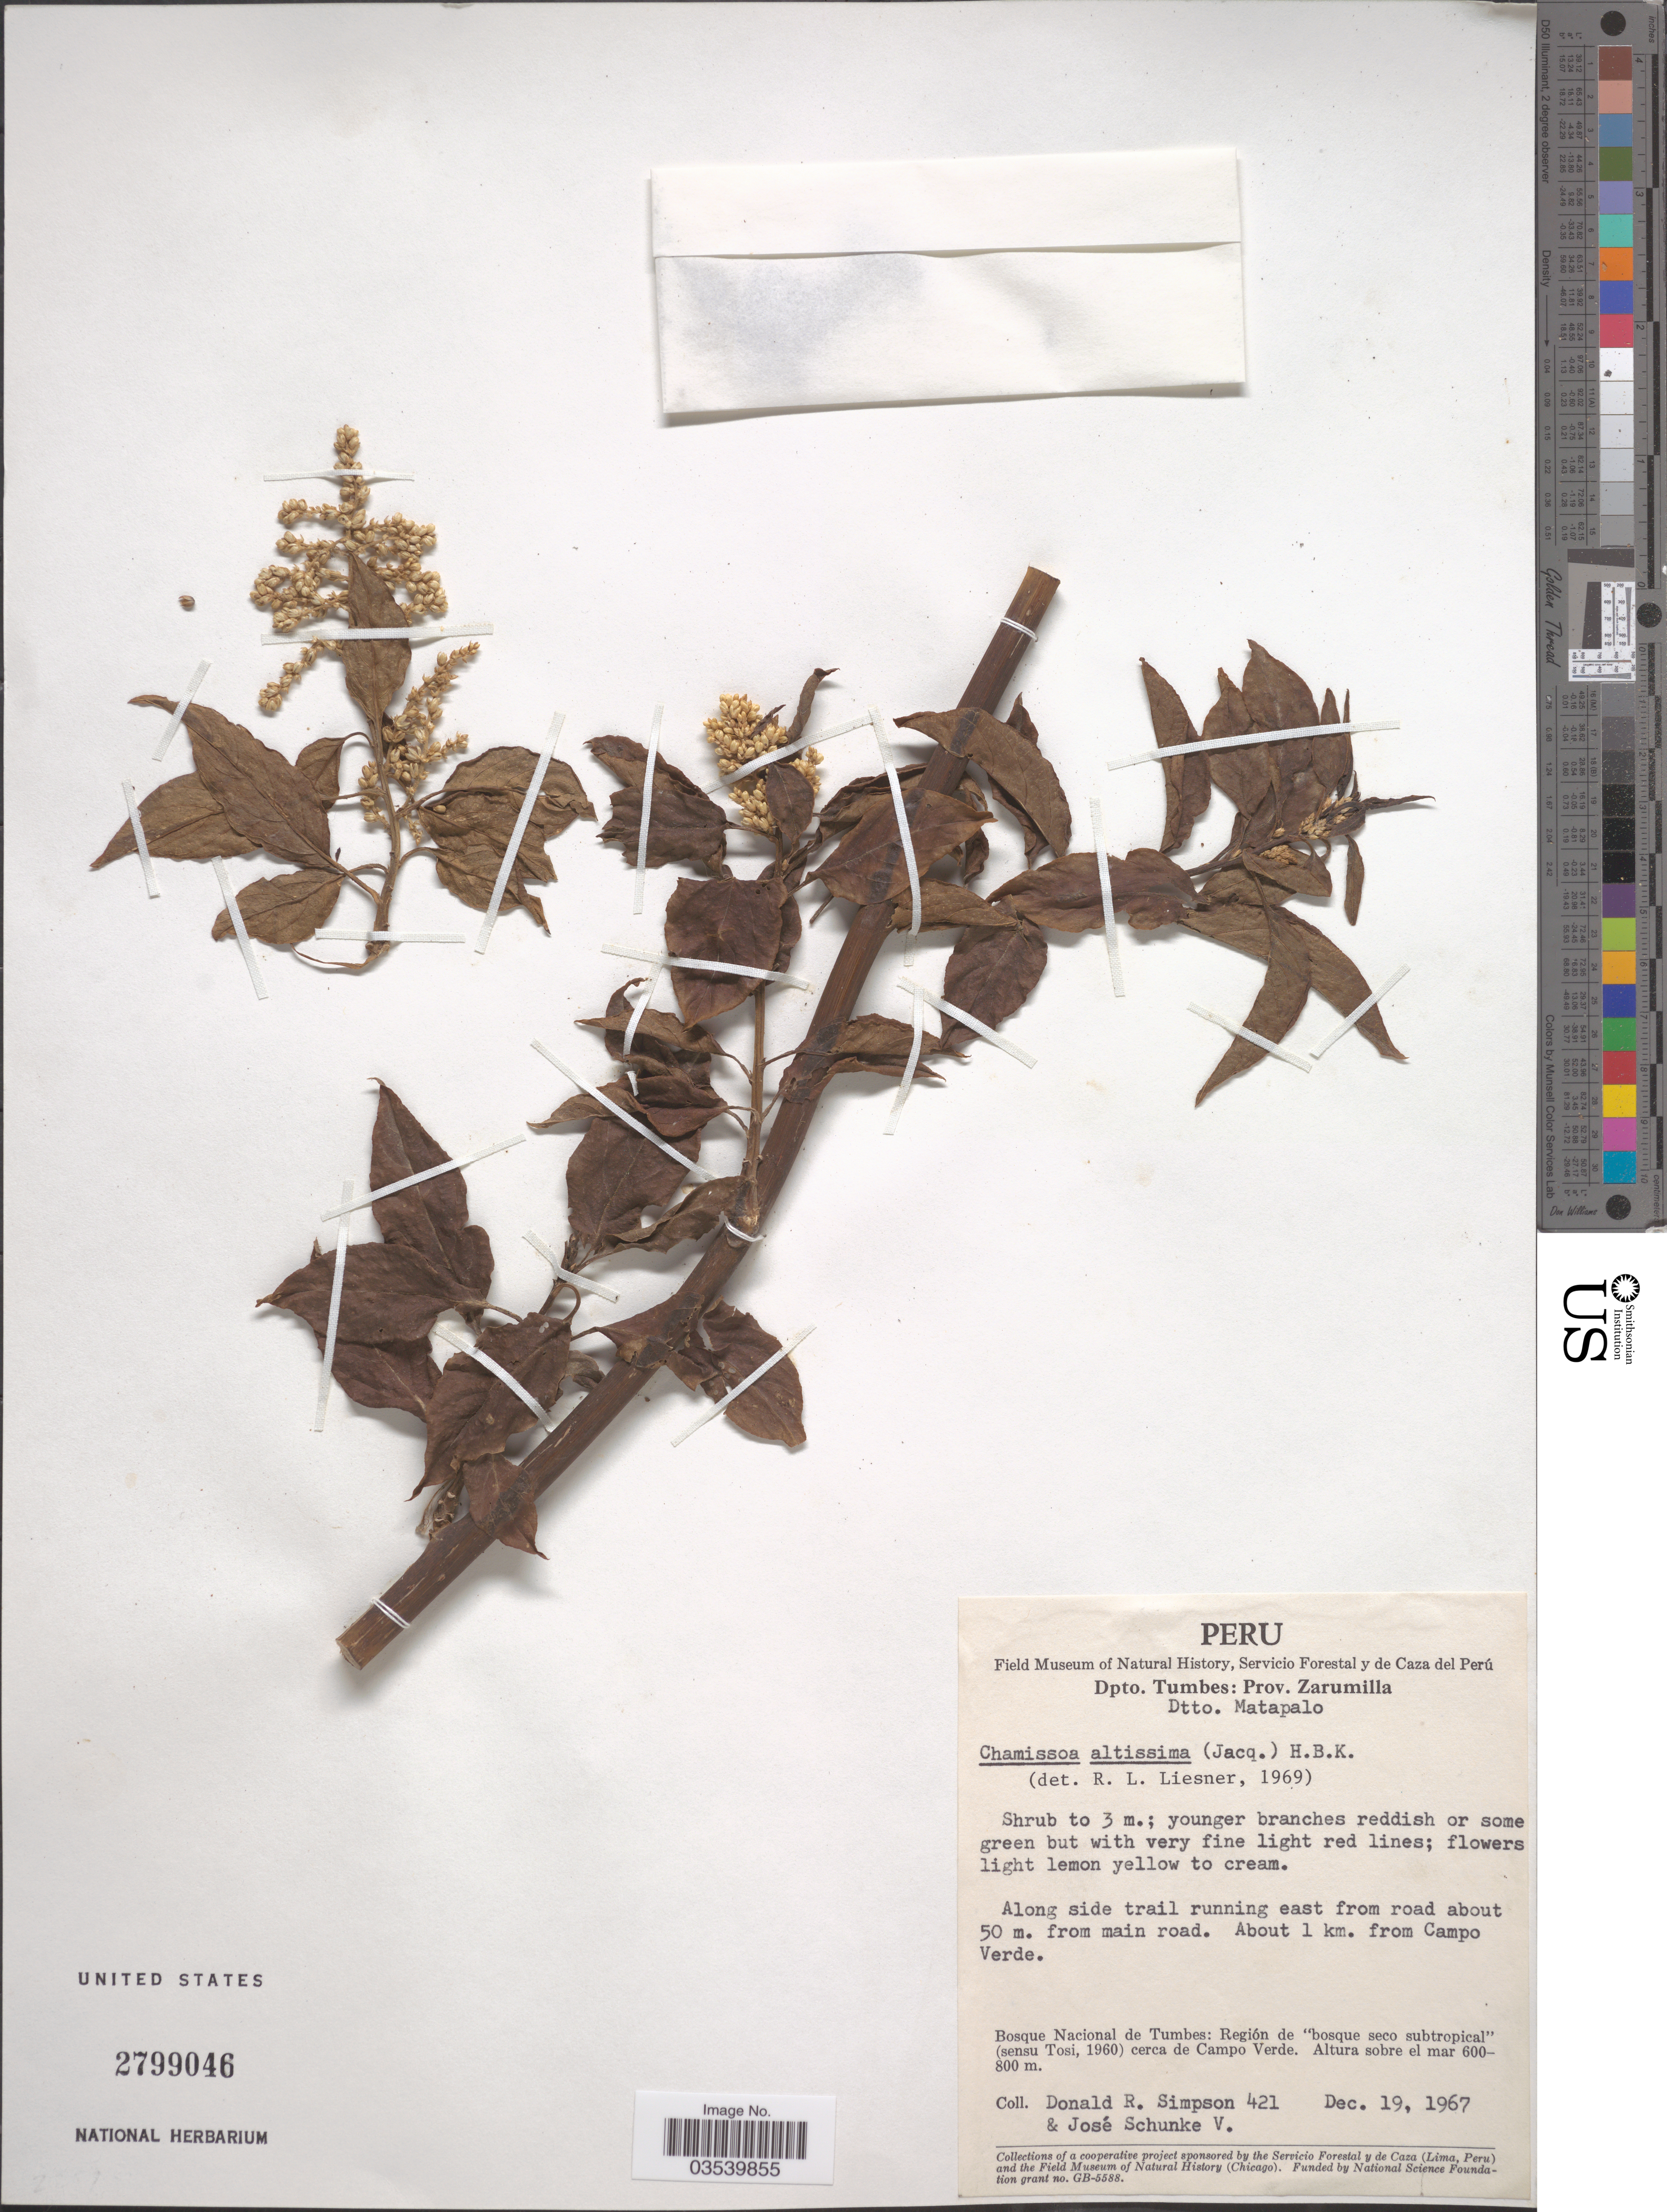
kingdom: Plantae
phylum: Tracheophyta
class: Magnoliopsida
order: Caryophyllales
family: Amaranthaceae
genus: Chamissoa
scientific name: Chamissoa altissima var. altissima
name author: (Jacq.) Kunth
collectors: D. R. Simpson & J. Schunke Vigo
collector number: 421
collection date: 1967-12-19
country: Peru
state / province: Tumbes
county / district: Zarumilla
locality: Dpto. Tumbes: Prov. Zarumilla. Dtto. Matapalo. Along side trail running east from road about 50 m. from main road. About 1 km. from Campo Verde. Bosque Nacional de Tumbes: Región de "bosque seco subtropical" (sensu Tosi, 1960) cerca de Campo Verde.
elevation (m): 600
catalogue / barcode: US 2799046